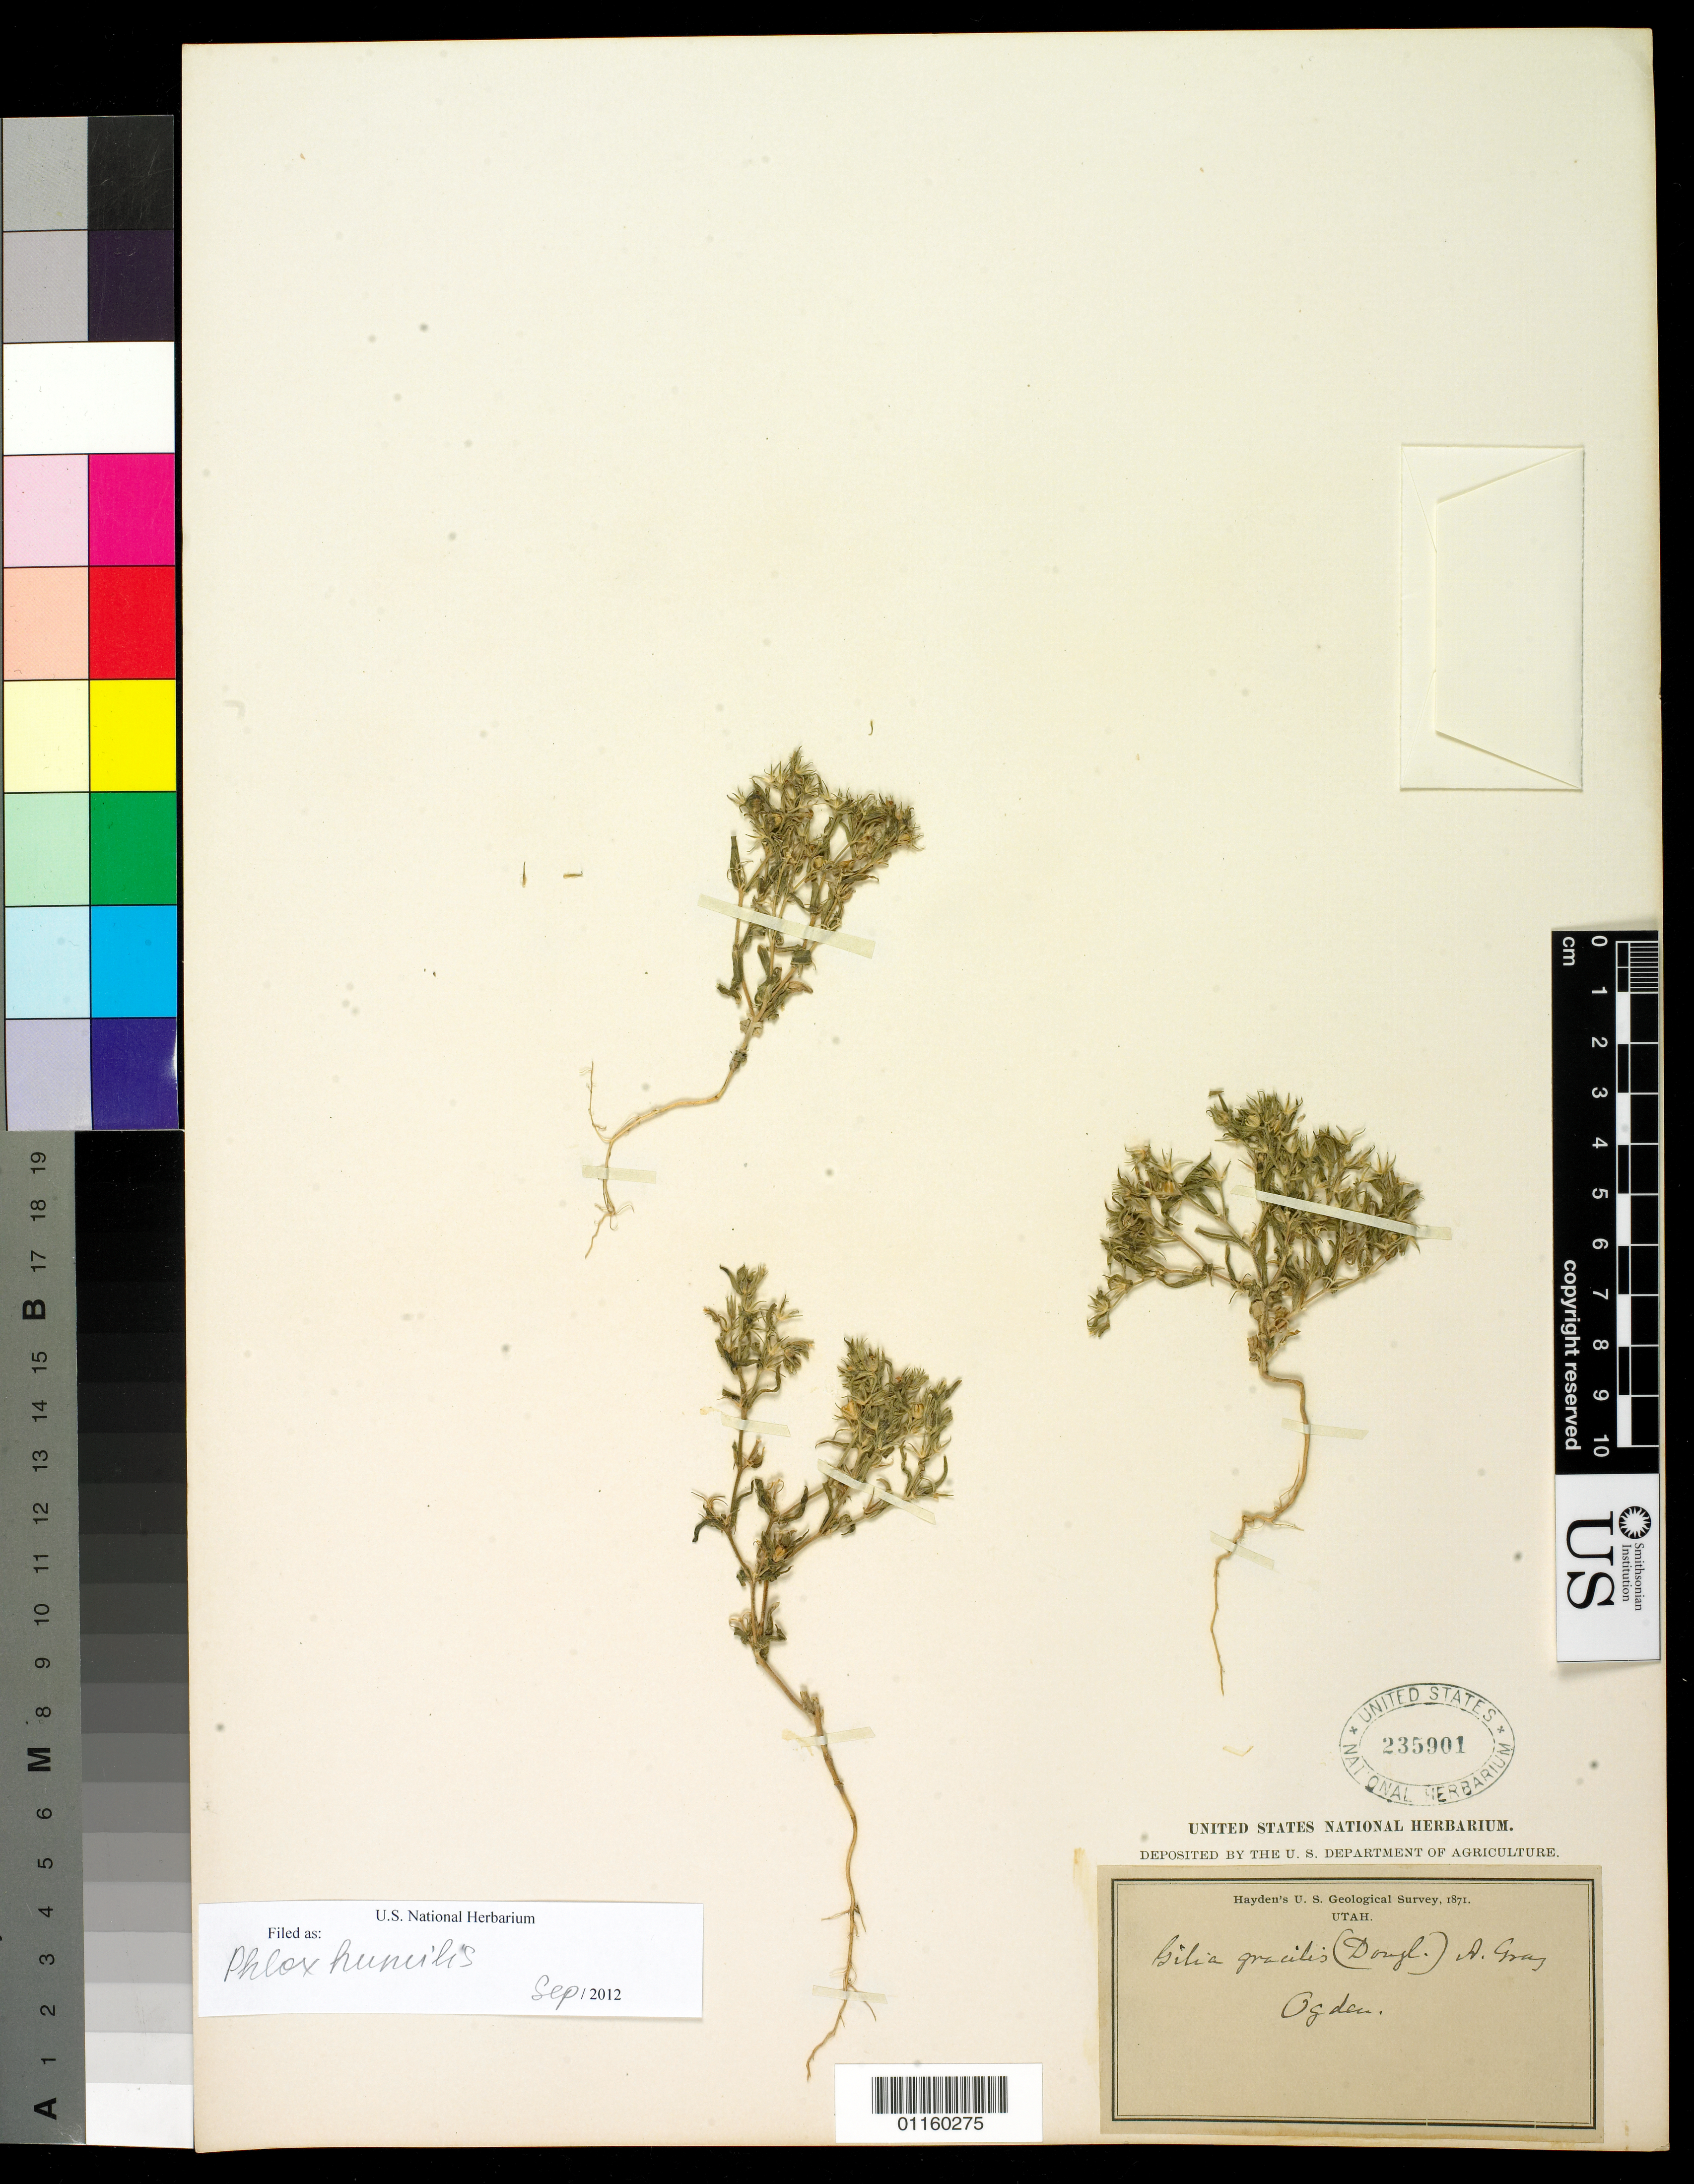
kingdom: Plantae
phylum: Tracheophyta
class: Magnoliopsida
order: Ericales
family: Polemoniaceae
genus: Microsteris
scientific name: Microsteris gracilis var. humilior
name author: (Hook.) Cronquist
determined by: (US) Smithsonian Institution - National Museum of Natural History - Department of Botany (UNITED STATES)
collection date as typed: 1871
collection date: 1871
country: United States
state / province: Utah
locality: Ogden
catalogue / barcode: US 235901